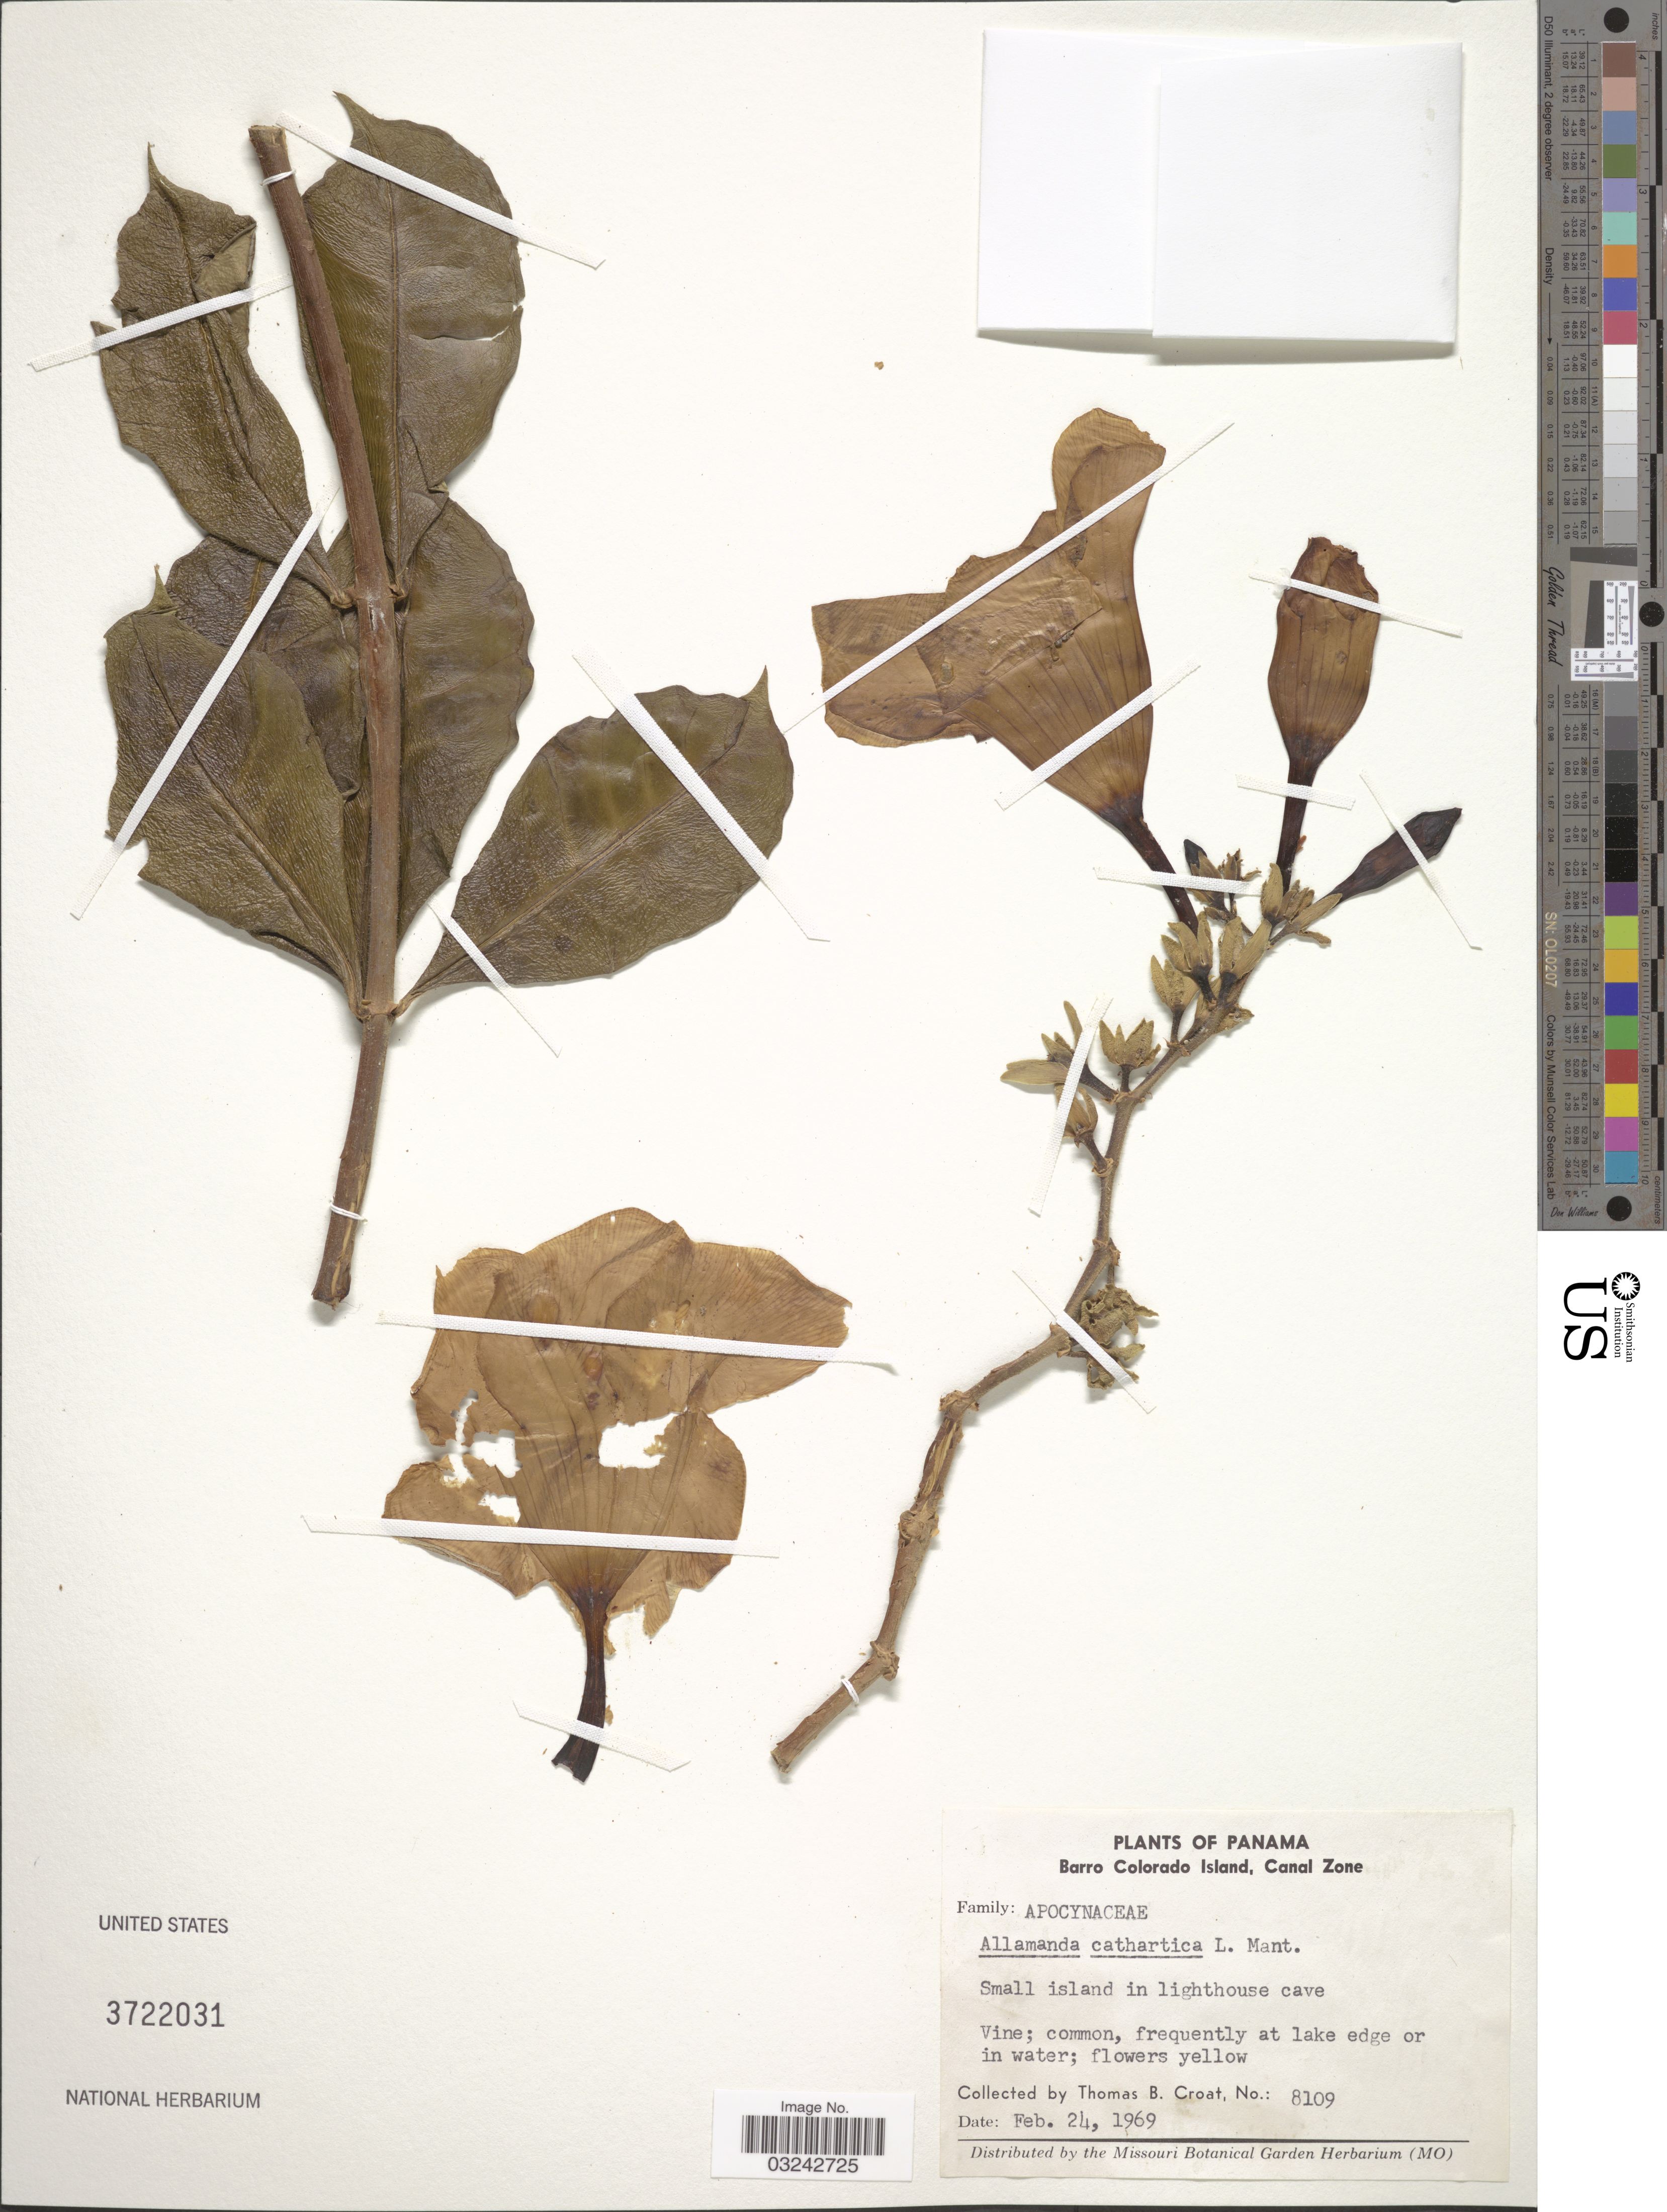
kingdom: Plantae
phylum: Tracheophyta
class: Magnoliopsida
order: Gentianales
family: Apocynaceae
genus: Allamanda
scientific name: Allamanda cathartica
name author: L.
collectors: T. B. Croat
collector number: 8109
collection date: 1969-02-24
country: Panama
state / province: Panamá Oeste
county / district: Canal Zone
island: Barro Colorado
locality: Barro Colorado Island, Canal Zone. Small island in lighthouse cave.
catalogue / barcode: US 3722031